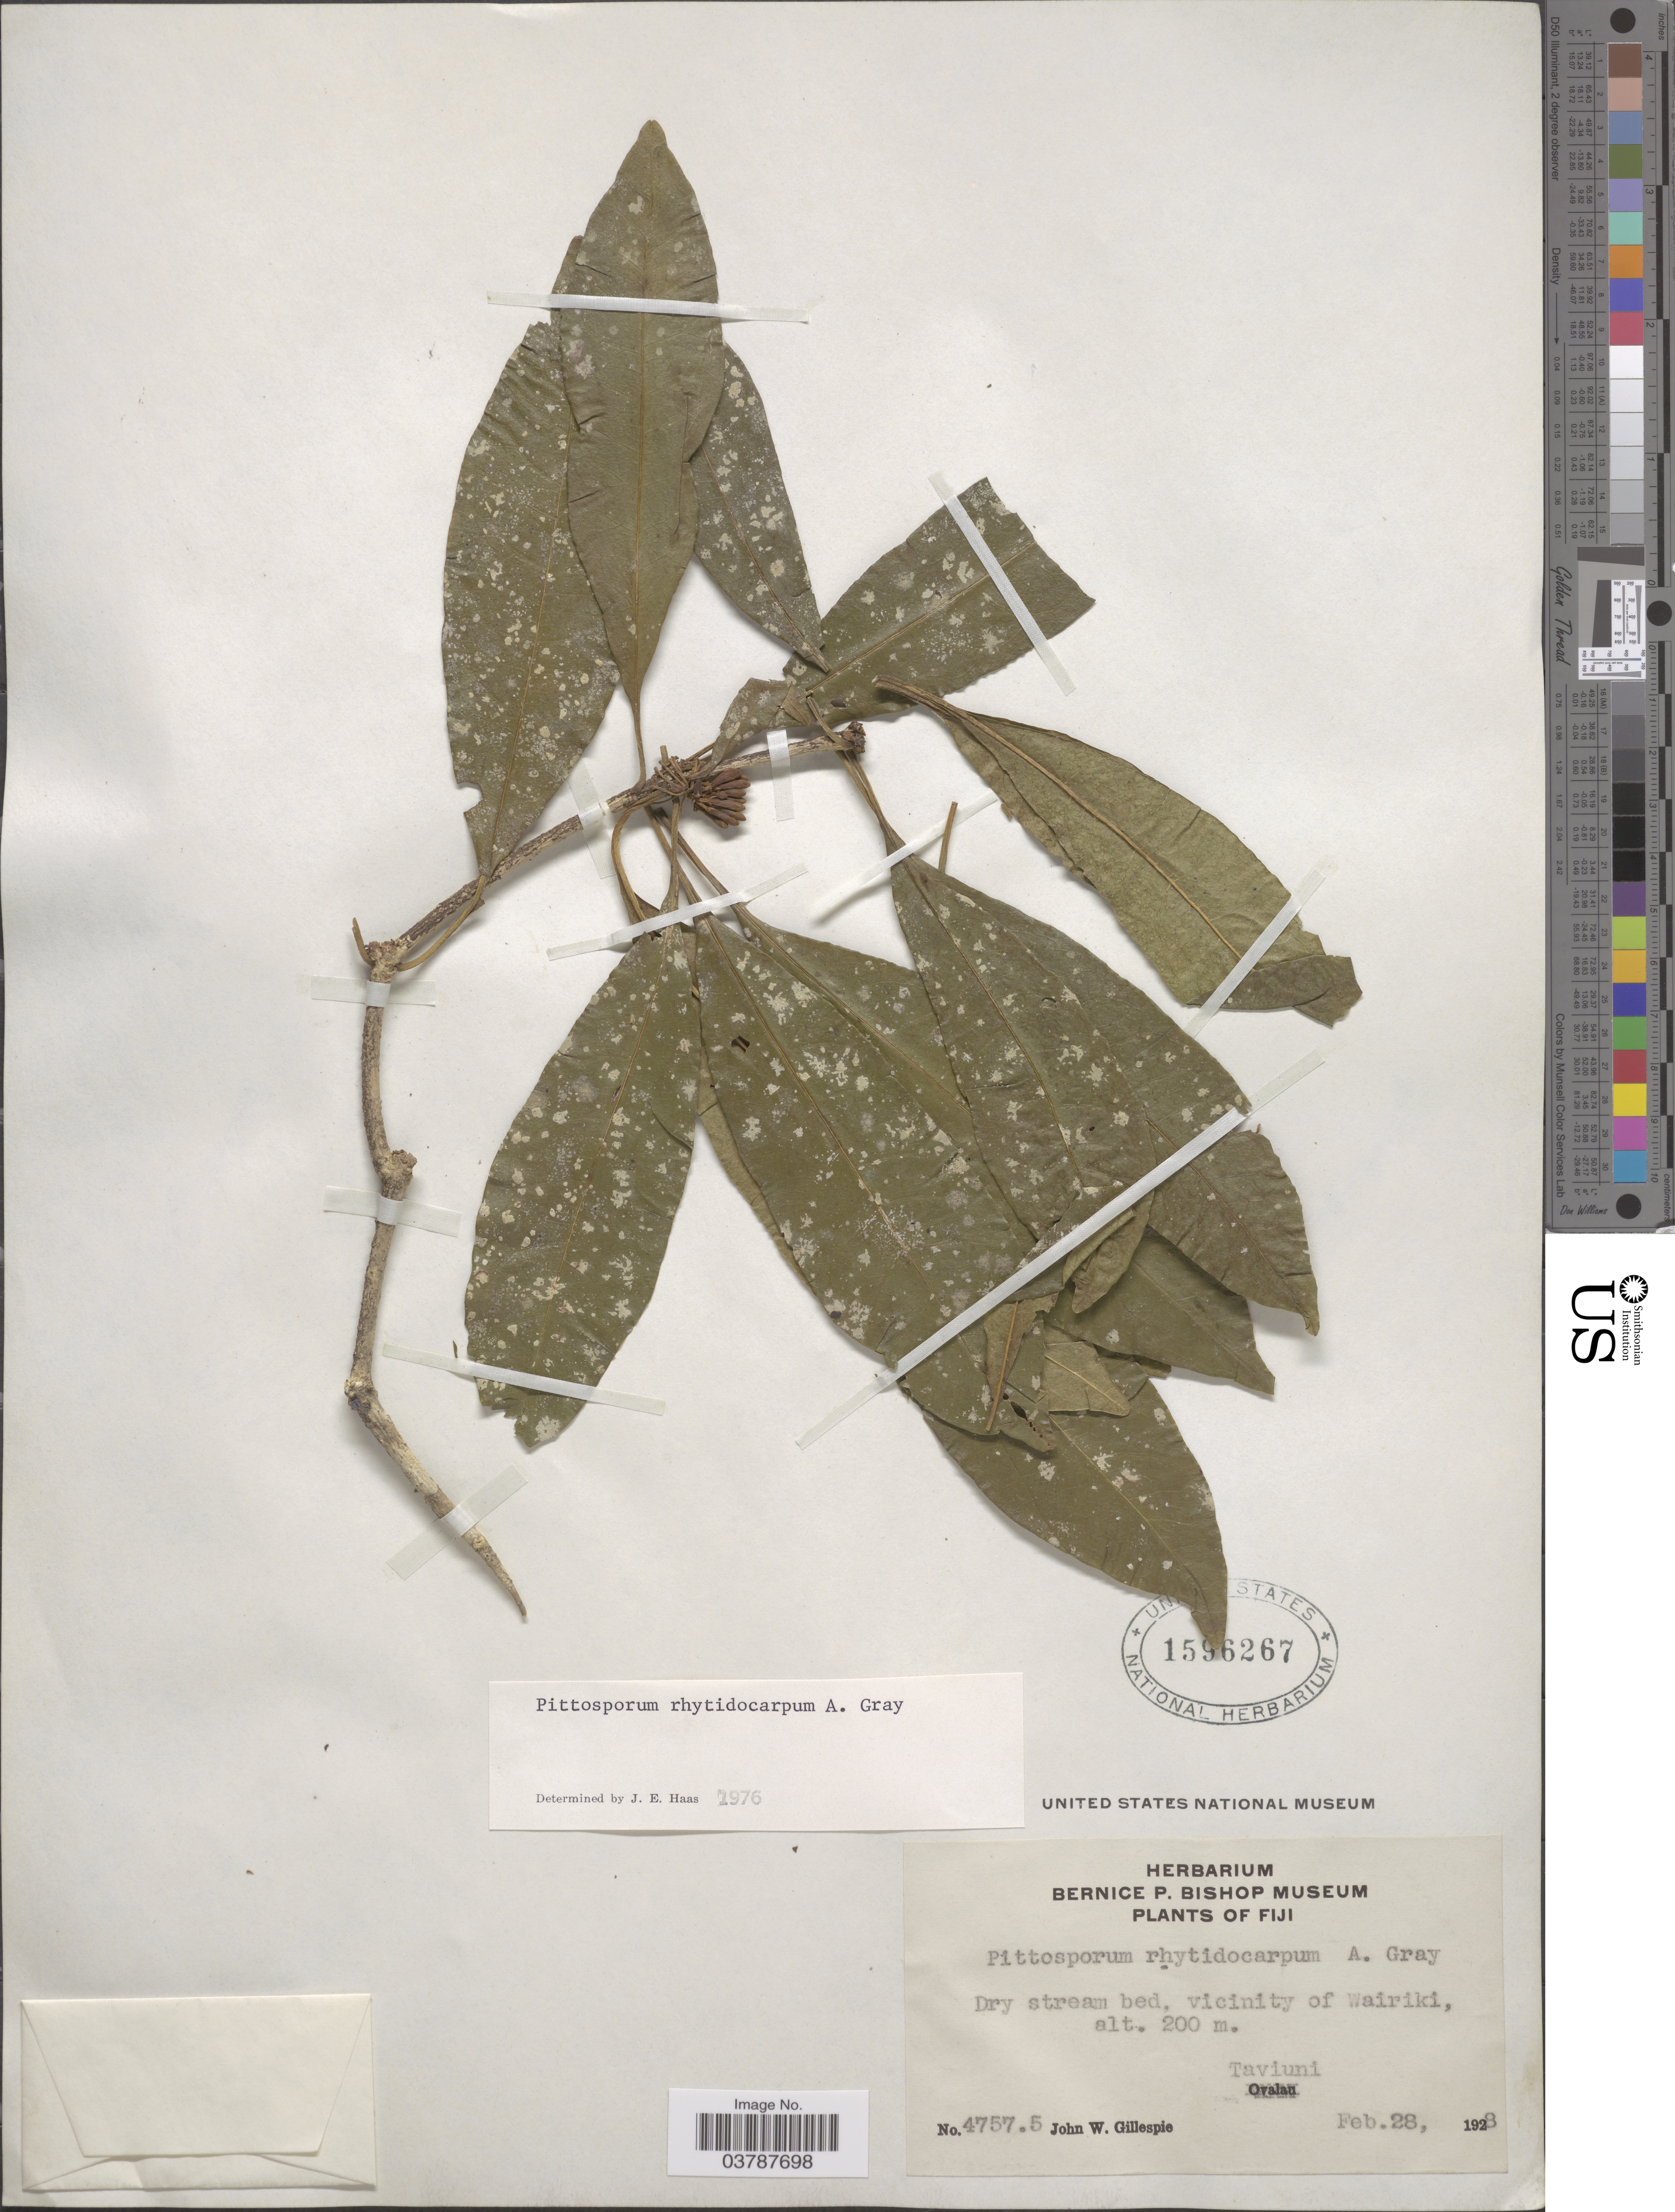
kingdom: Plantae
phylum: Tracheophyta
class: Magnoliopsida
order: Apiales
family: Pittosporaceae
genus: Pittosporum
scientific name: Pittosporum rhytidocarpum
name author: A. Gray in Wilkes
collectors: J. W. Gillespie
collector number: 4757.5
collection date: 1928-02-28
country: Fiji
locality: Vicinity of Wairiki. Taviuni.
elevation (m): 200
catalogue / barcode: US 1596267